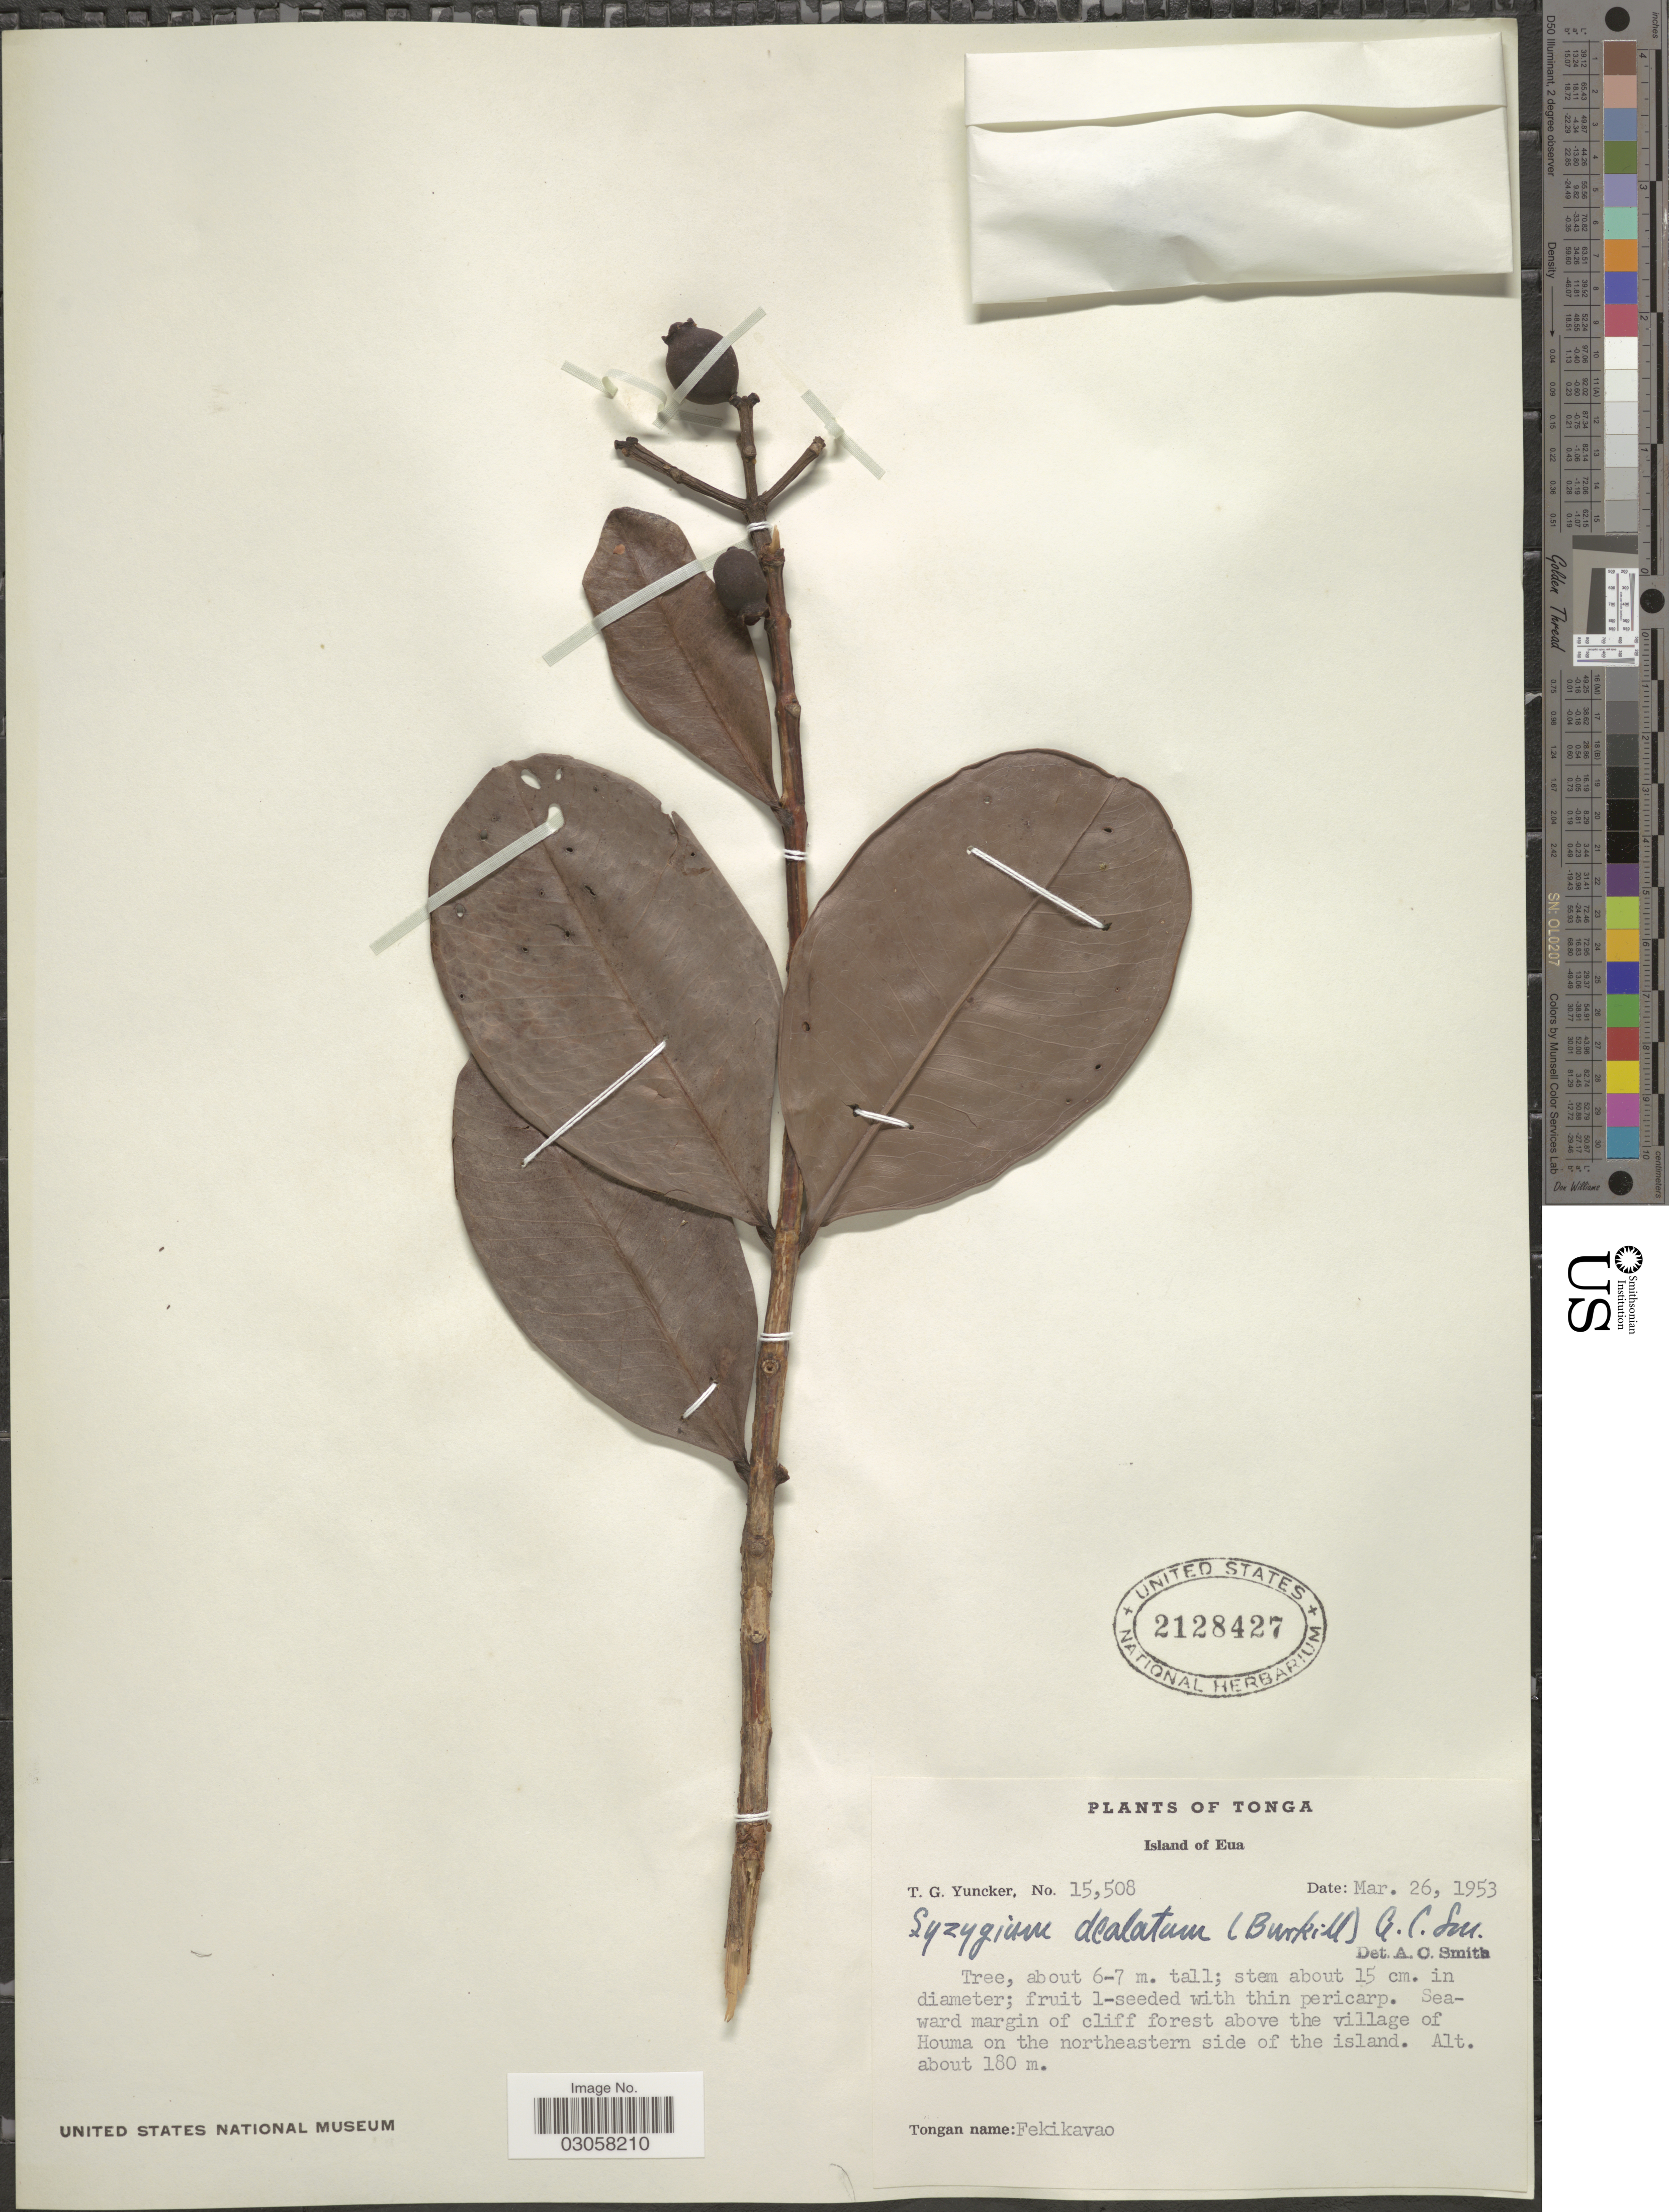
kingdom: Plantae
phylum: Tracheophyta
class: Magnoliopsida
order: Myrtales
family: Myrtaceae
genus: Syzygium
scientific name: Syzygium dealbatum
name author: (Burkhill) A.C. Sm.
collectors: T. G. Yuncker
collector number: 15508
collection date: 1953-03-26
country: Tonga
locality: Island of Eua. Sea-ward margin of cliff forest above the village of Houma on the northeastern side of the island.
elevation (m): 180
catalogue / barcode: US 2128427